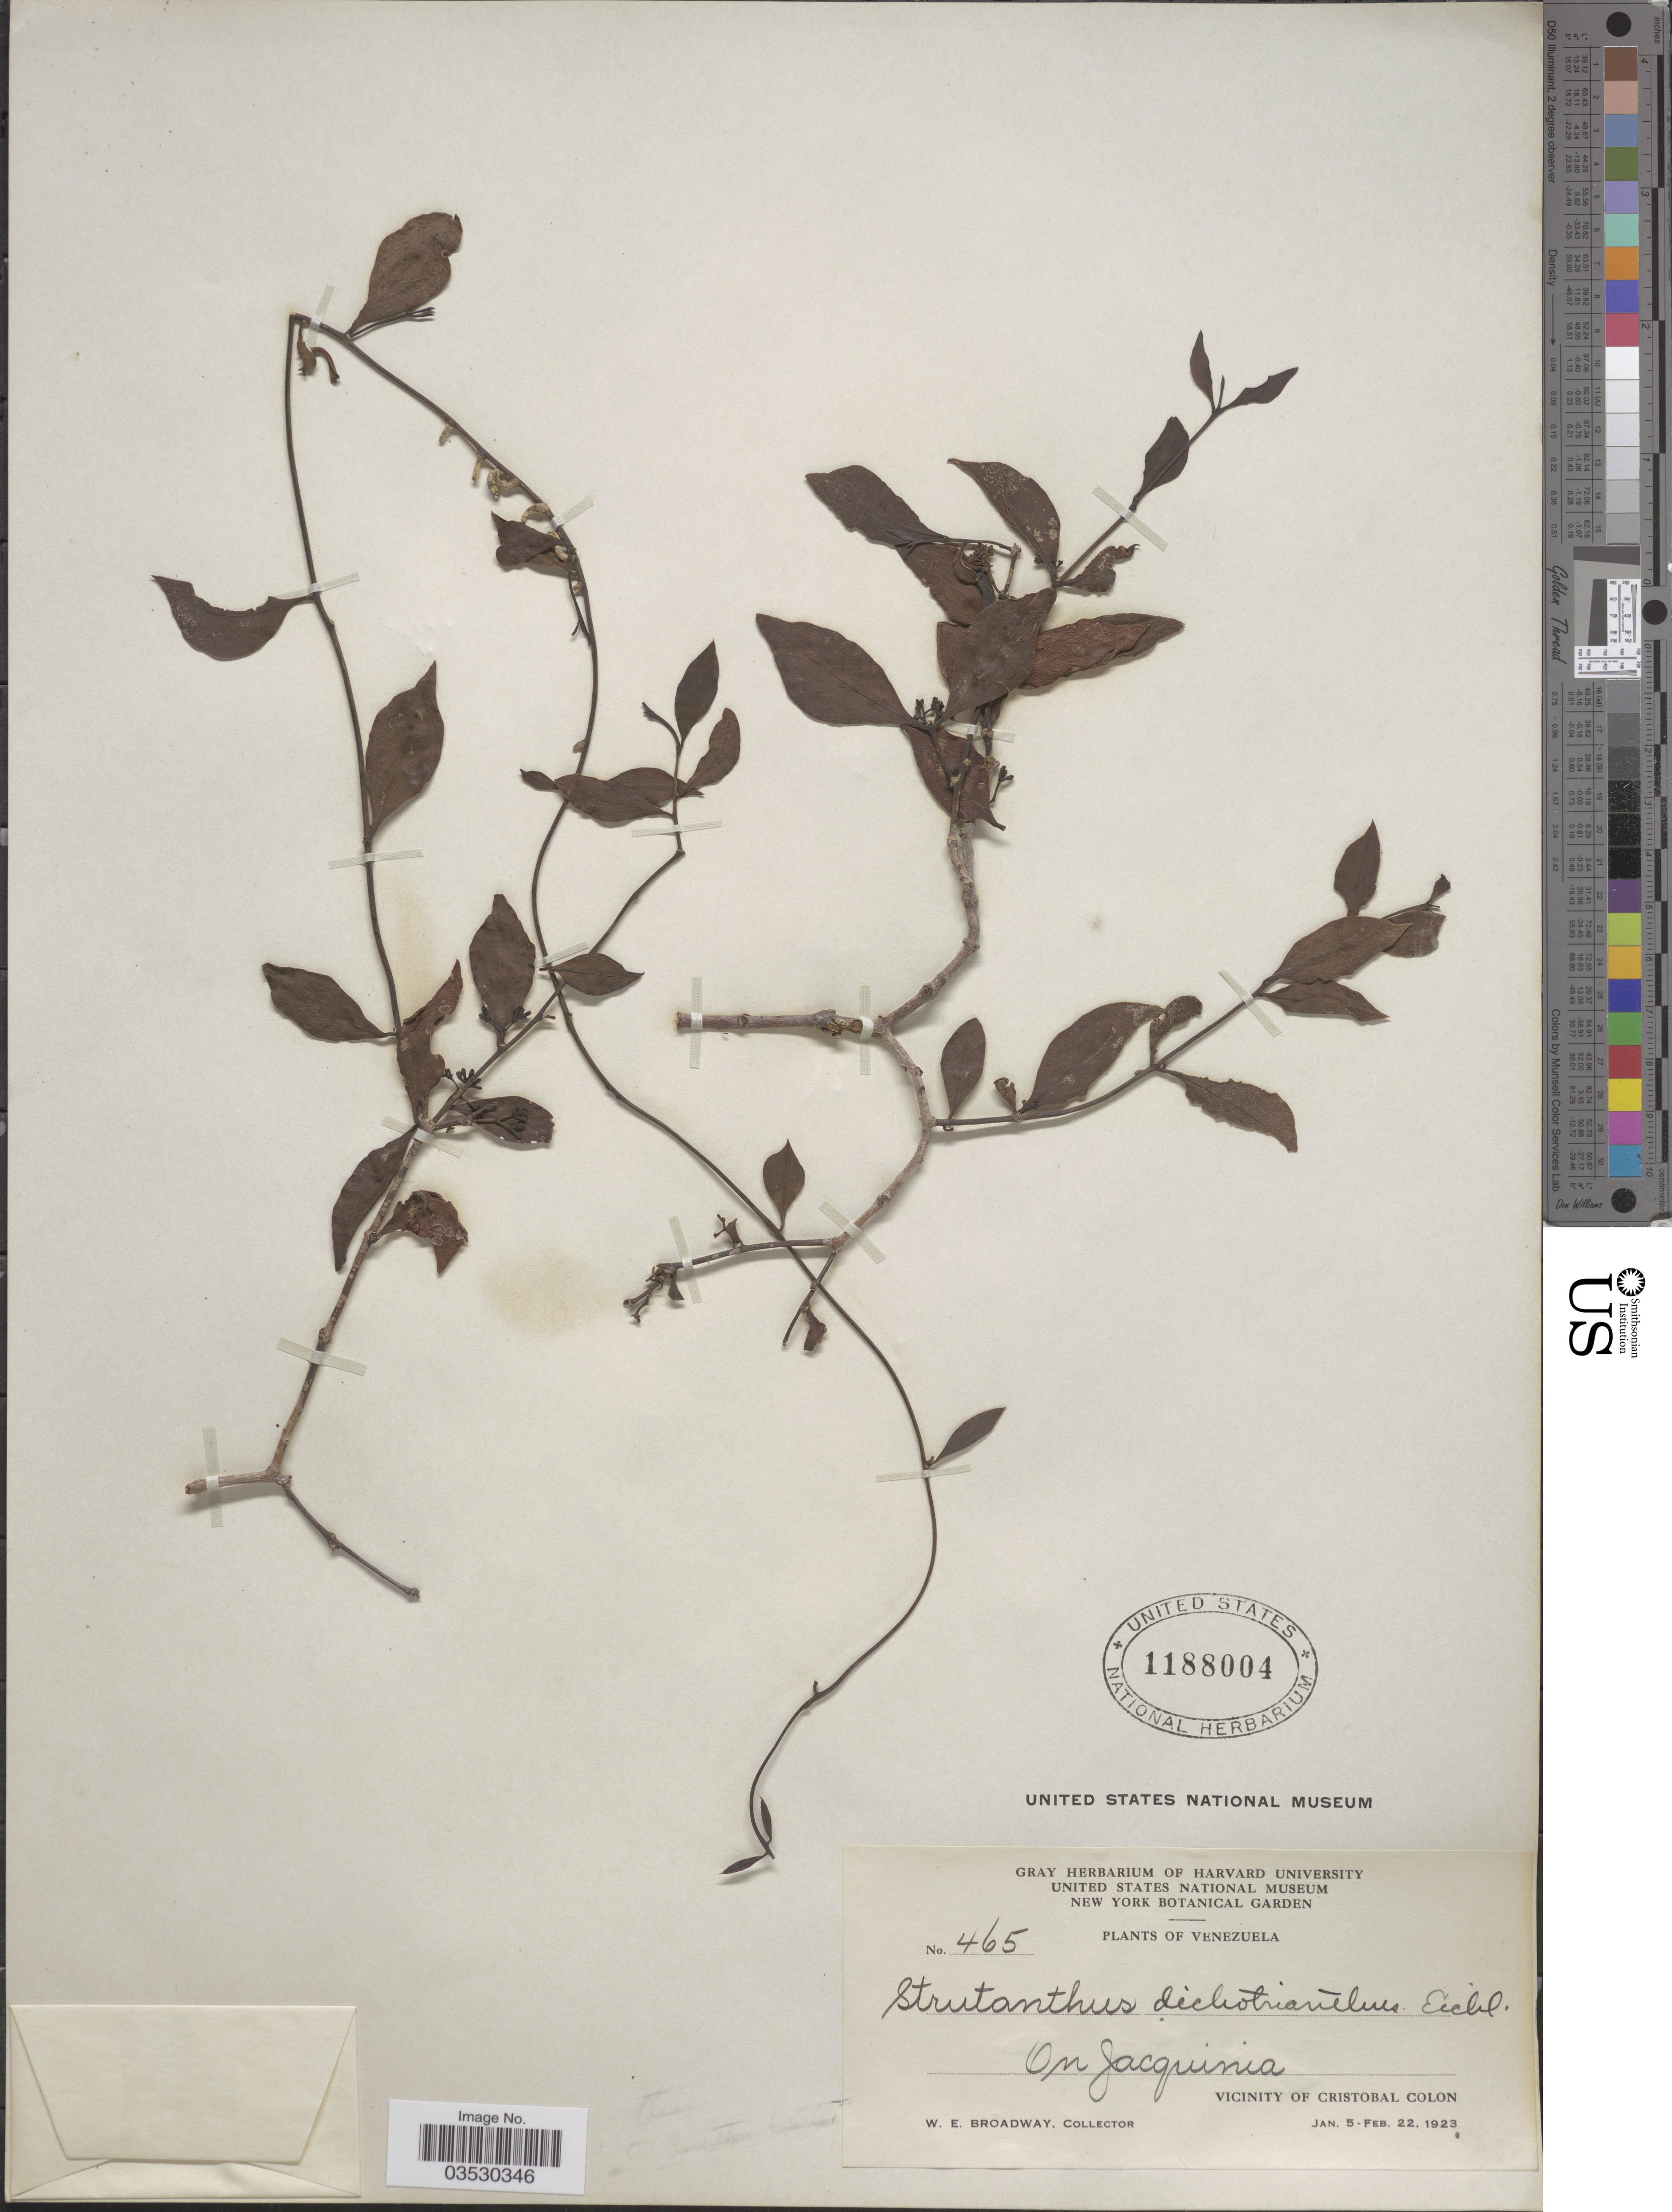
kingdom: Plantae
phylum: Tracheophyta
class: Magnoliopsida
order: Santalales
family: Loranthaceae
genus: Struthanthus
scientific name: Struthanthus dichotrianthus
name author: Eichler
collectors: W. E. Broadway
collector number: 465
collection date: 1923-01-05/1923-02-22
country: Venezuela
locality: On Jacquinia. Vicinity of Cristobal Colon.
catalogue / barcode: US 1188004